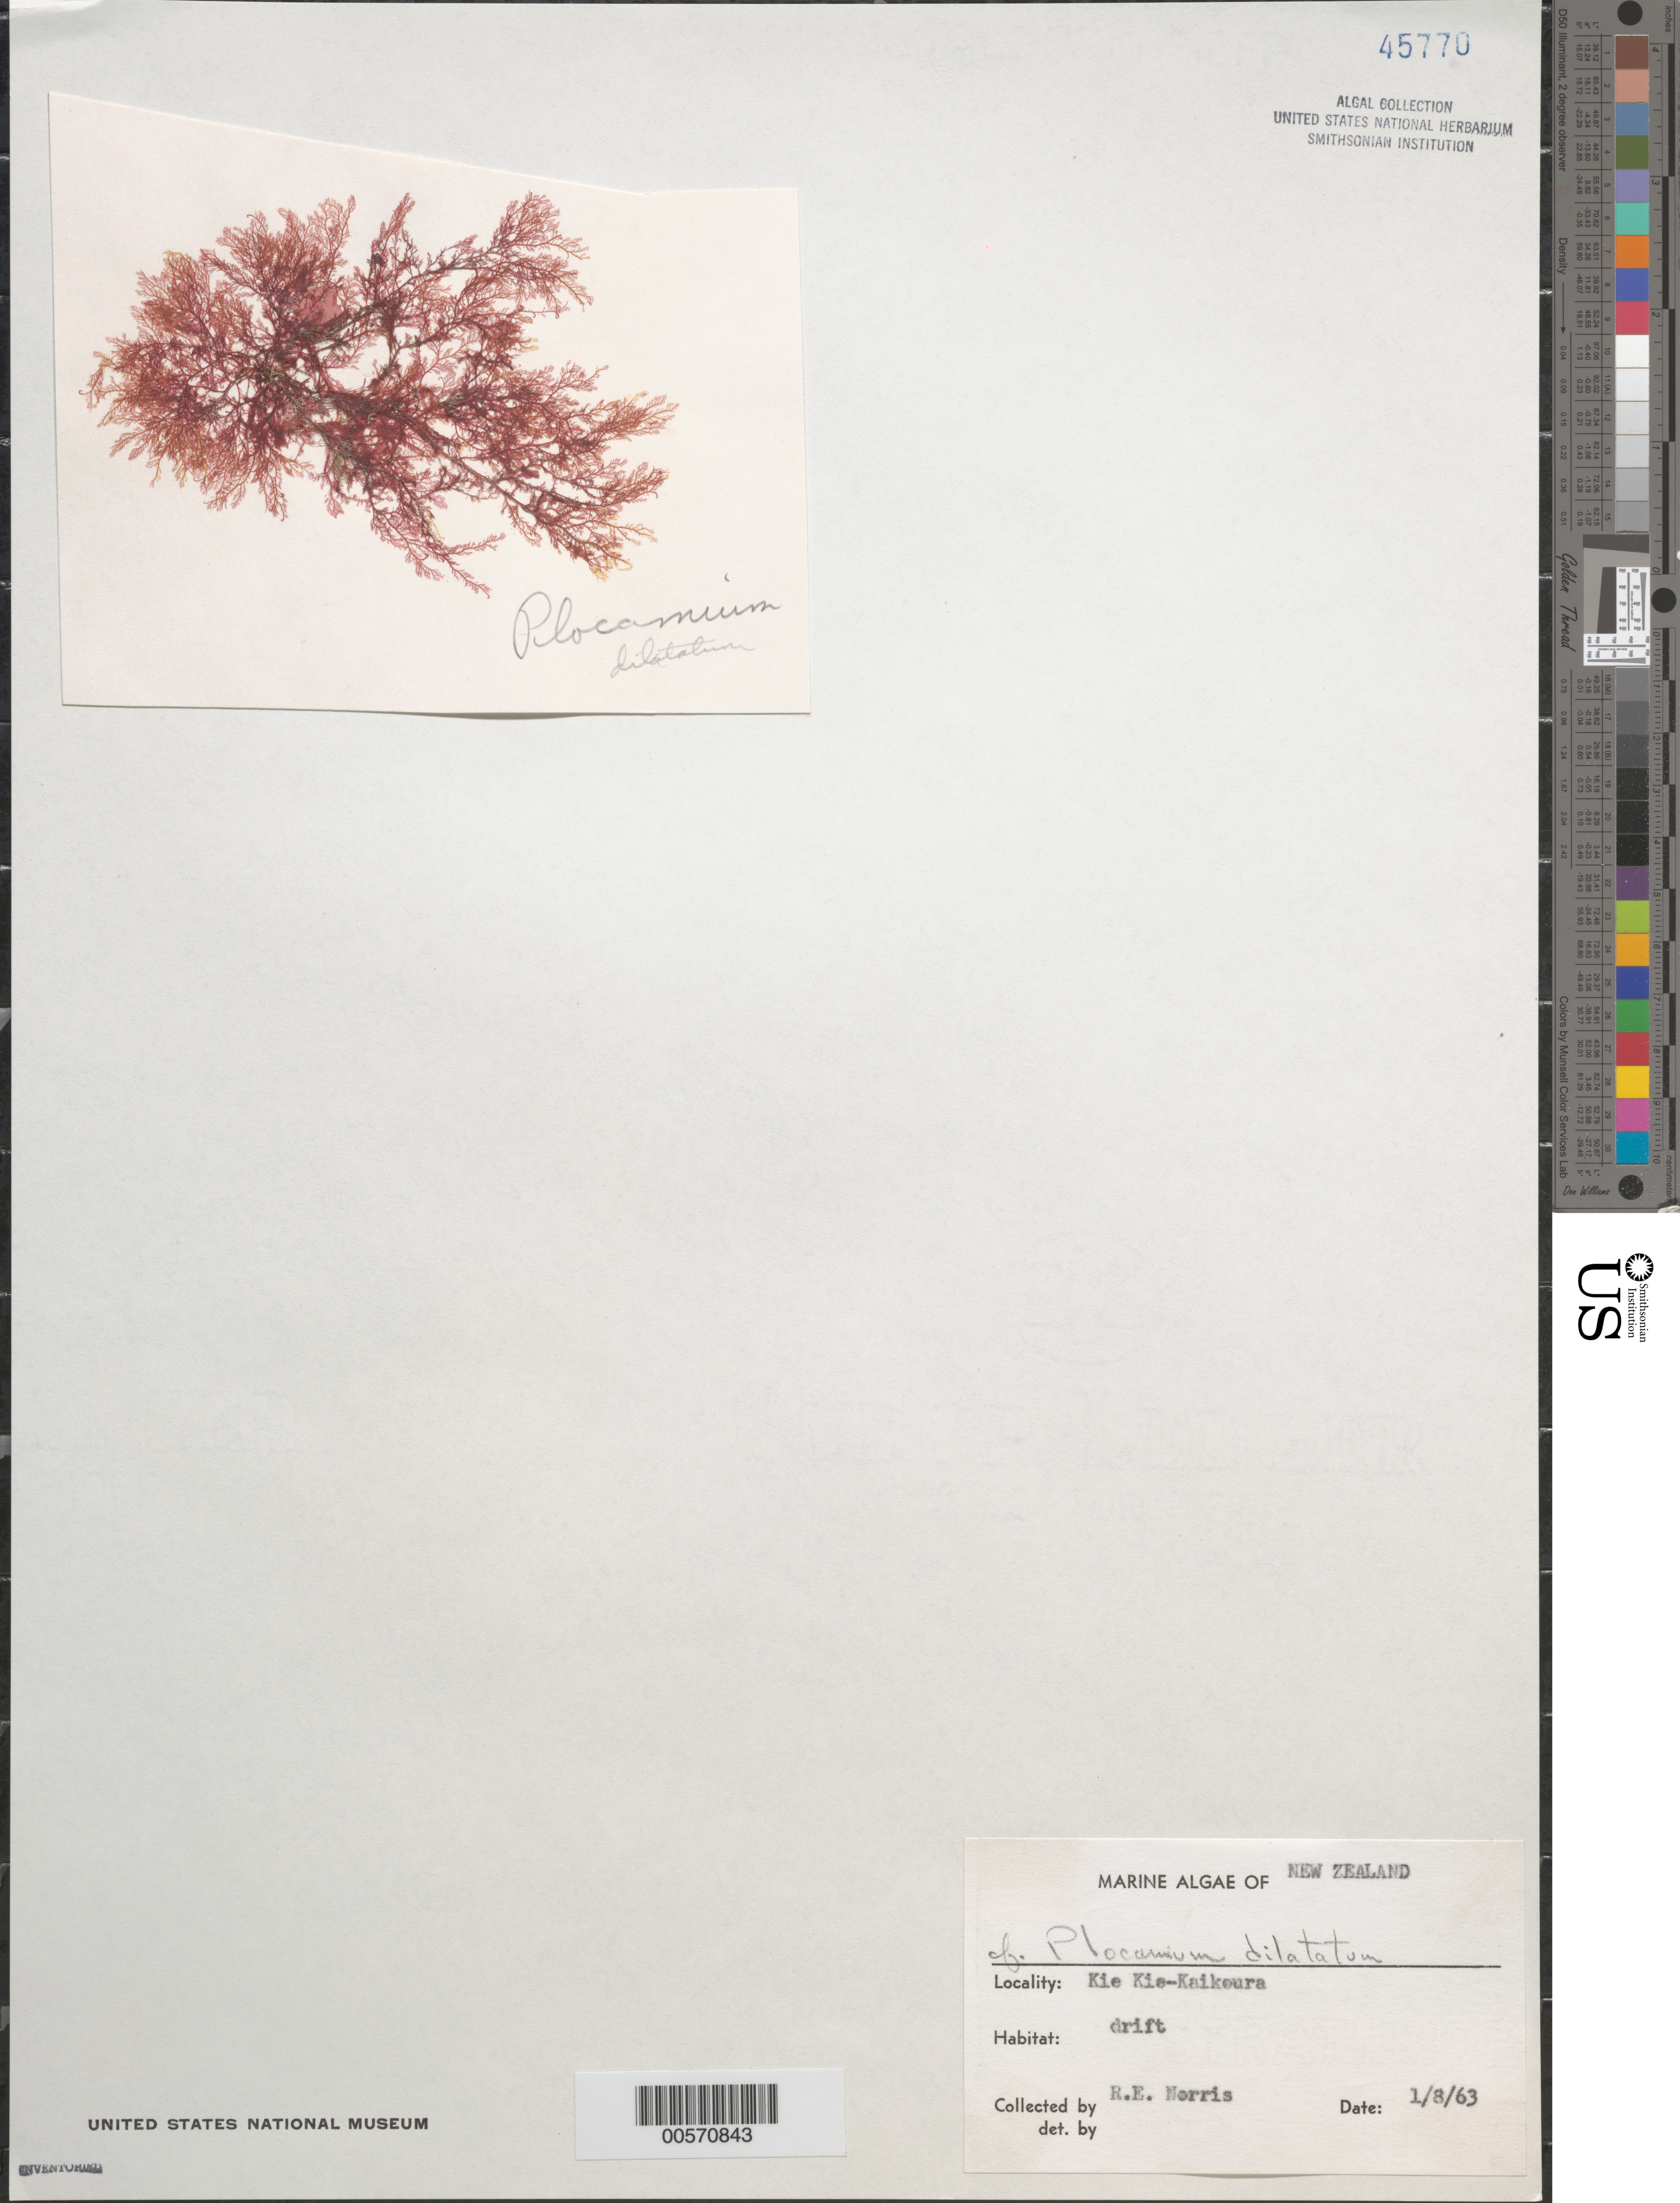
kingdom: Plantae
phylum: Rhodophyta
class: Florideophyceae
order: Plocamiales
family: Plocamiaceae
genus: Plocamium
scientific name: Plocamium dilatatum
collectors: R. E. Norris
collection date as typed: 08 Jan 1963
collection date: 1963-01-08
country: New Zealand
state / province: Canterbury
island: South Island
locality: Kie Kie-Kaikoura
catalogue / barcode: US 45770